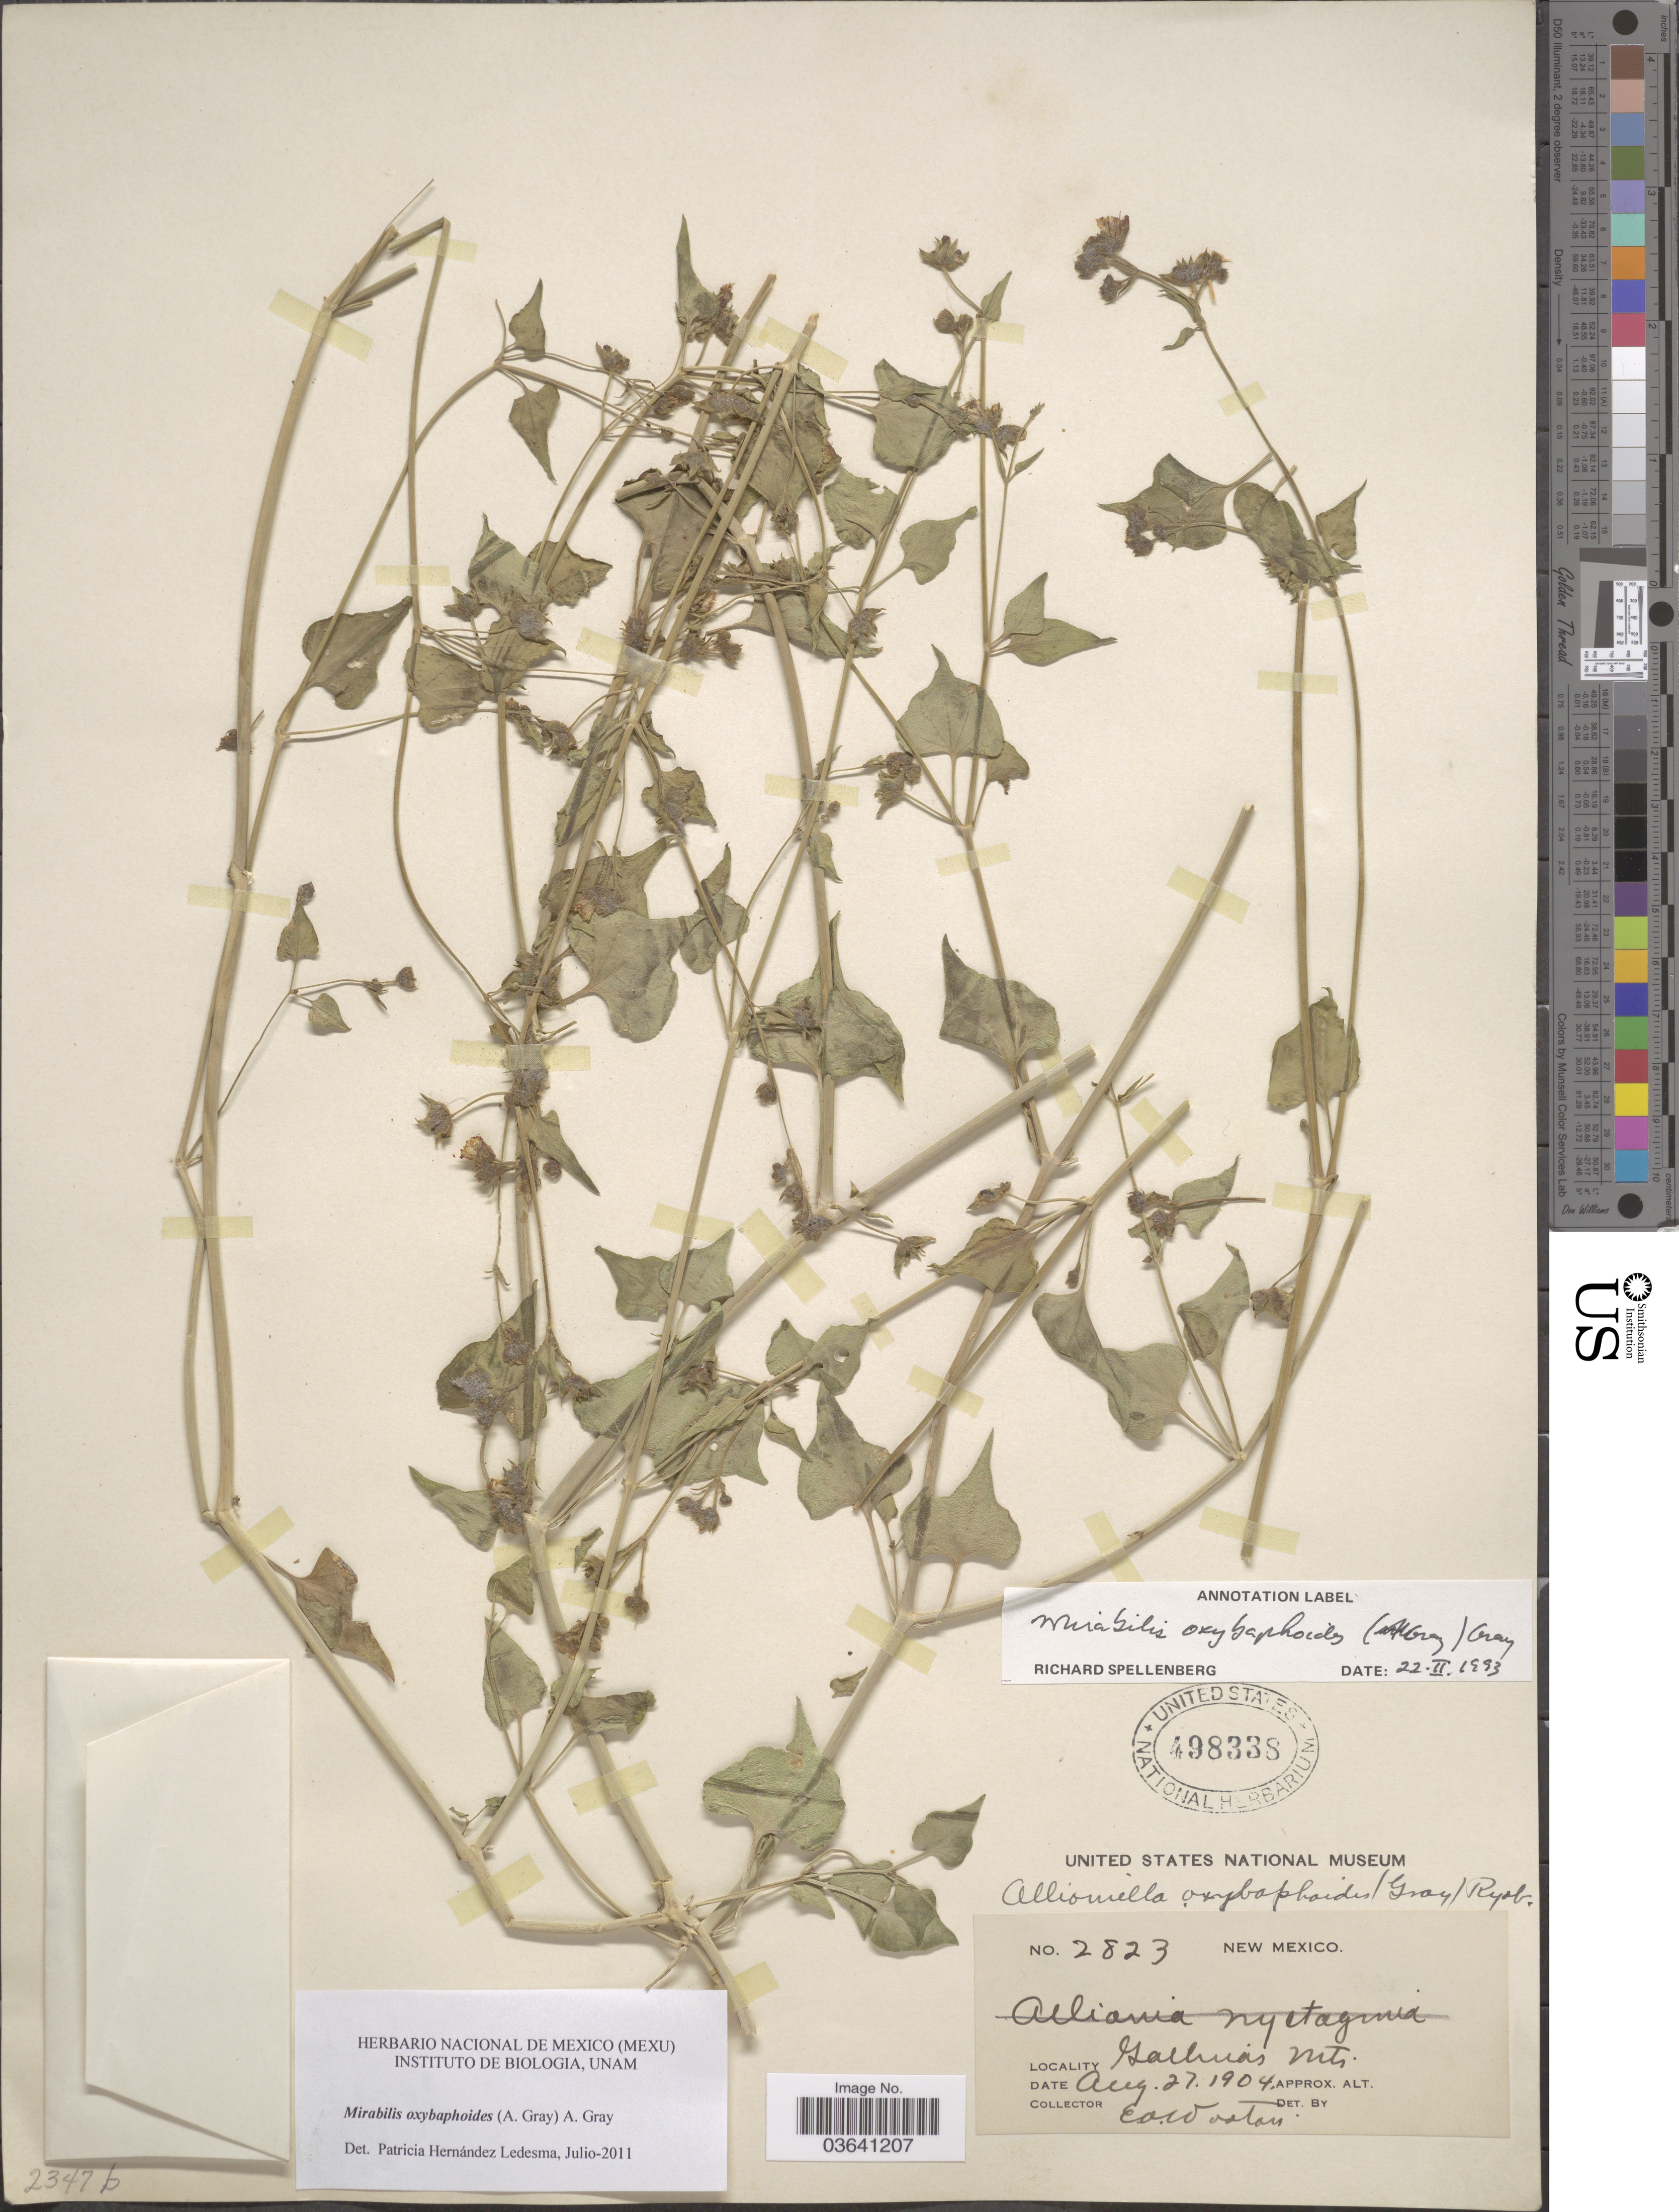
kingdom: Plantae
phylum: Tracheophyta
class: Magnoliopsida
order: Caryophyllales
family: Nyctaginaceae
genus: Mirabilis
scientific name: Mirabilis oxybaphoides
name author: (A. Gray) A. Gray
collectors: E. O. Wooton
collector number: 2823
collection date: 1904-08-27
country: United States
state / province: New Mexico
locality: Gallinas Mts.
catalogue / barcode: US 498338